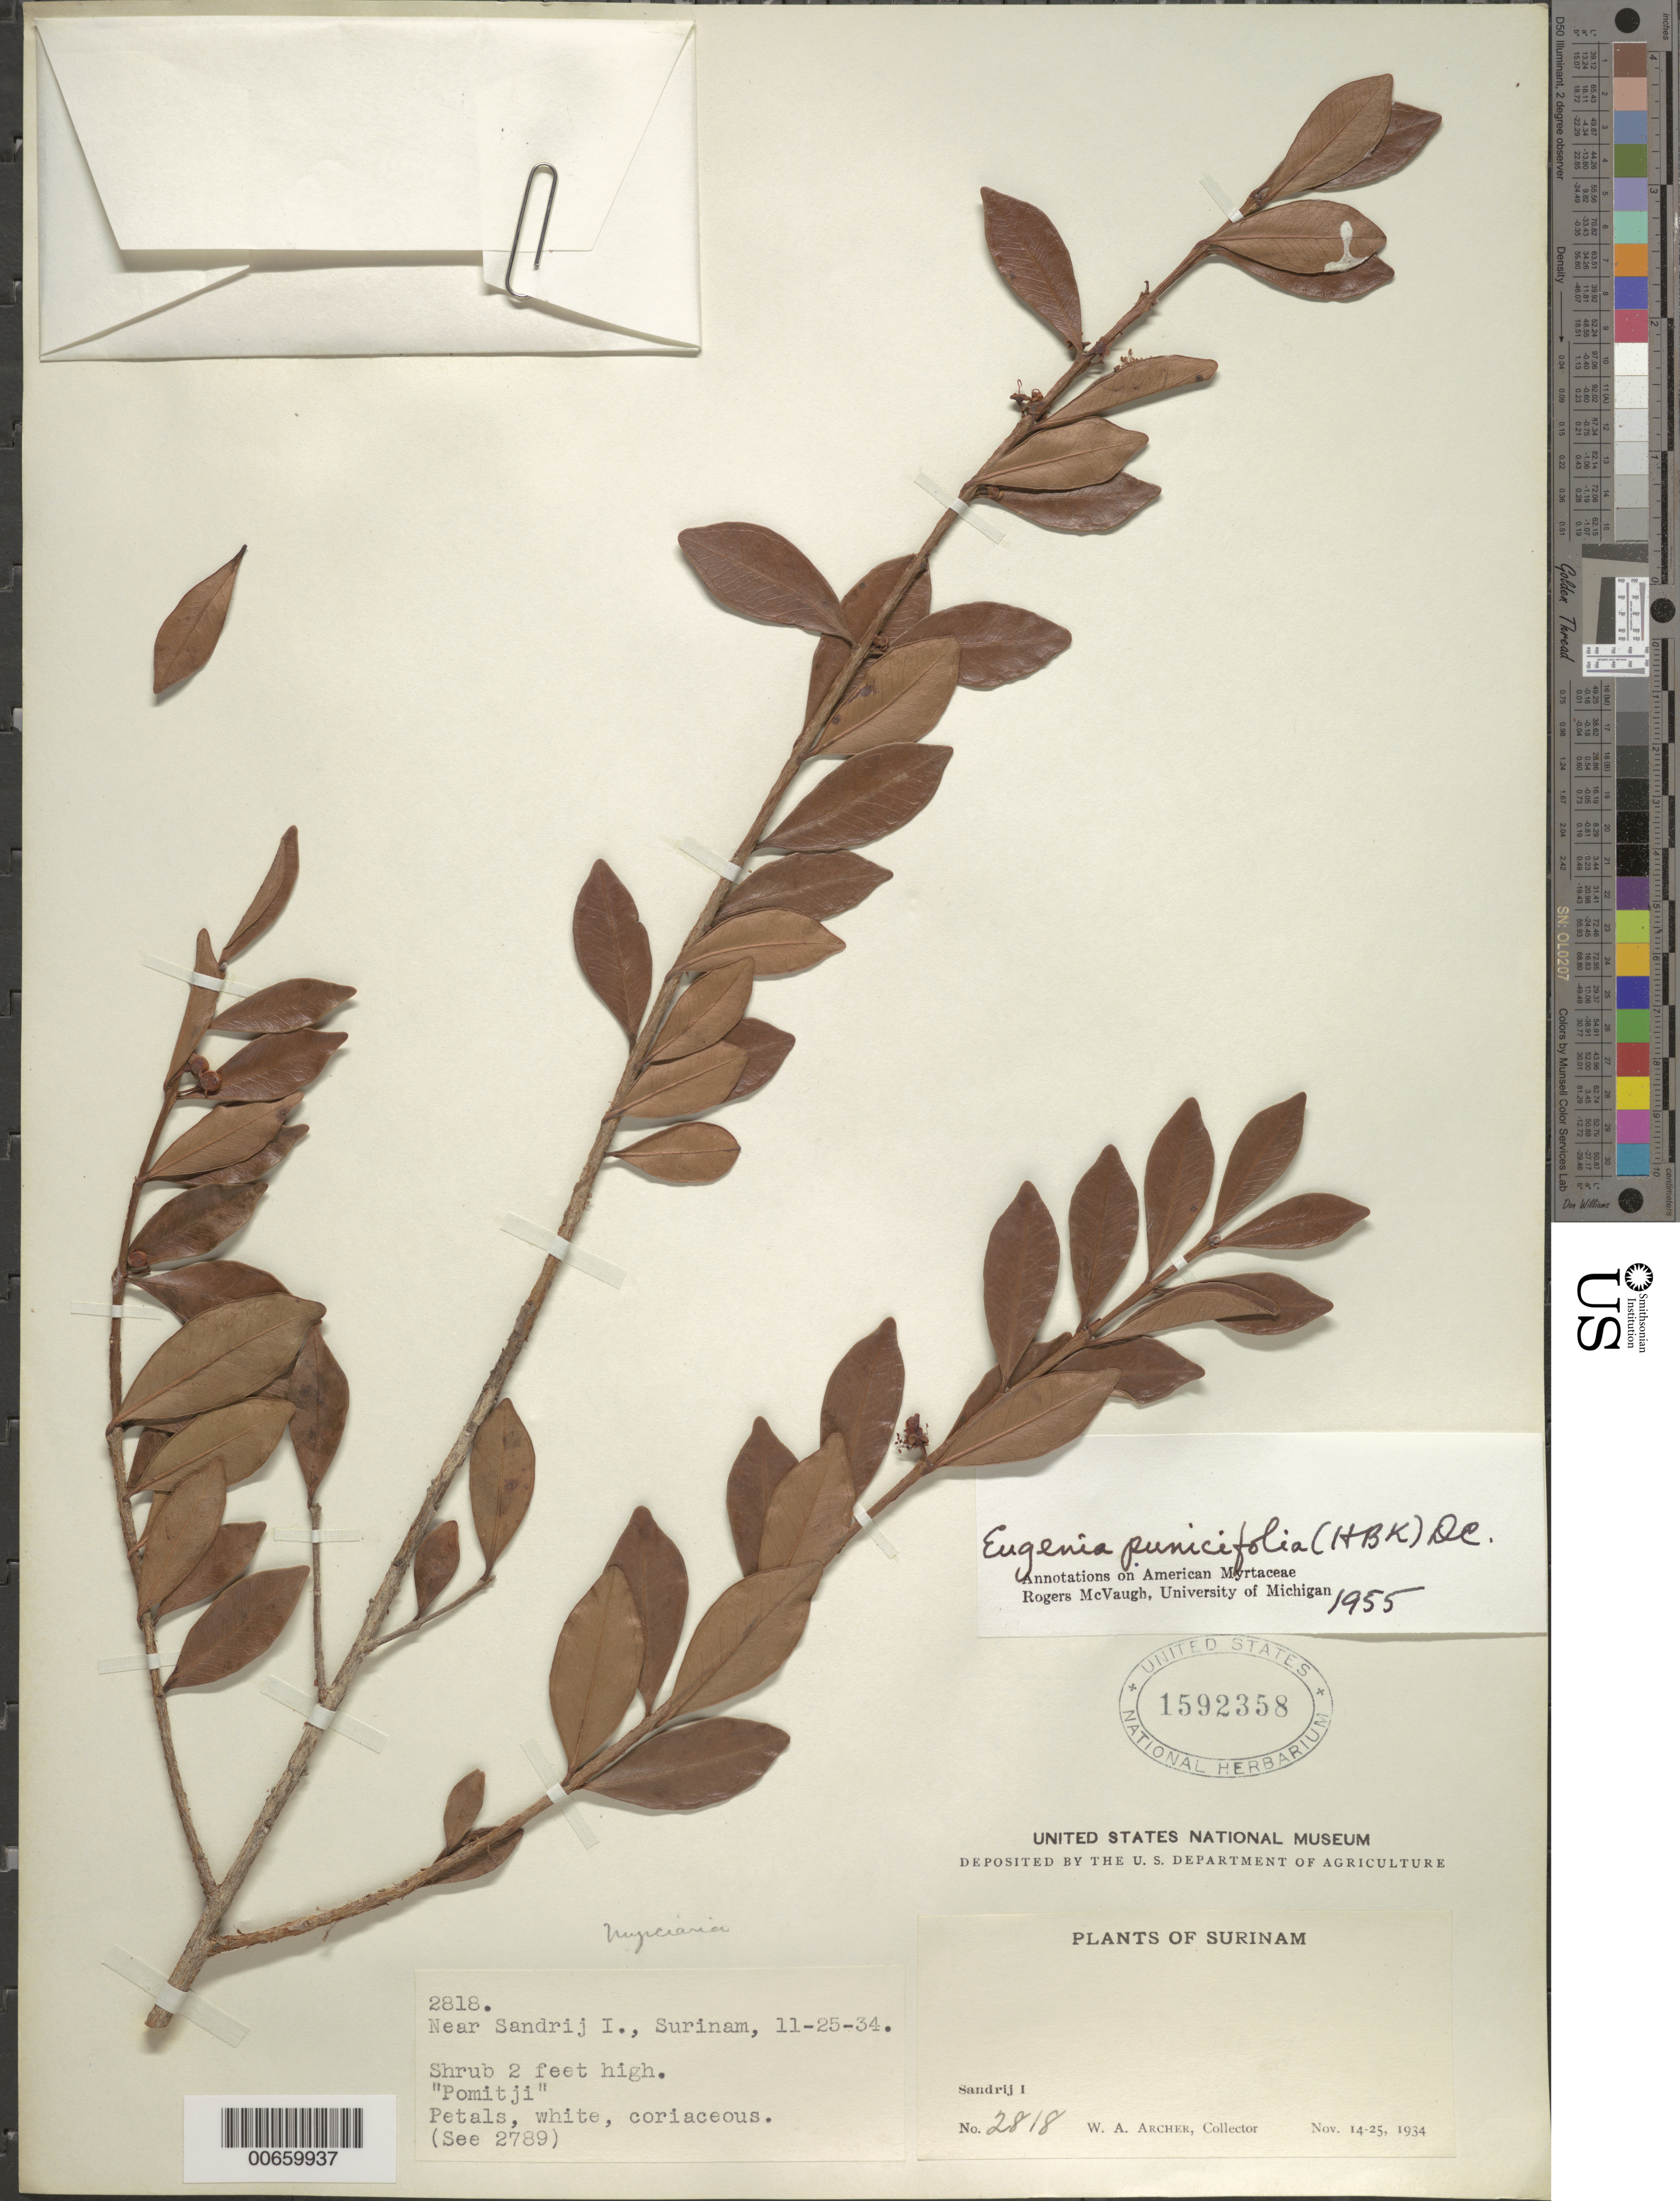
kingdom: Plantae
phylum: Tracheophyta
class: Magnoliopsida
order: Myrtales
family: Myrtaceae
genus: Eugenia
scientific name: Eugenia punicifolia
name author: (Kunth) DC.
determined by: McVaugh, R.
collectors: W. A. Archer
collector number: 2818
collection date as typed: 14-Nov-34 to 25-Nov-34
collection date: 1934-11-14/1934-11-25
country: Suriname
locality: Zanderij I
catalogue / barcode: US 1592358